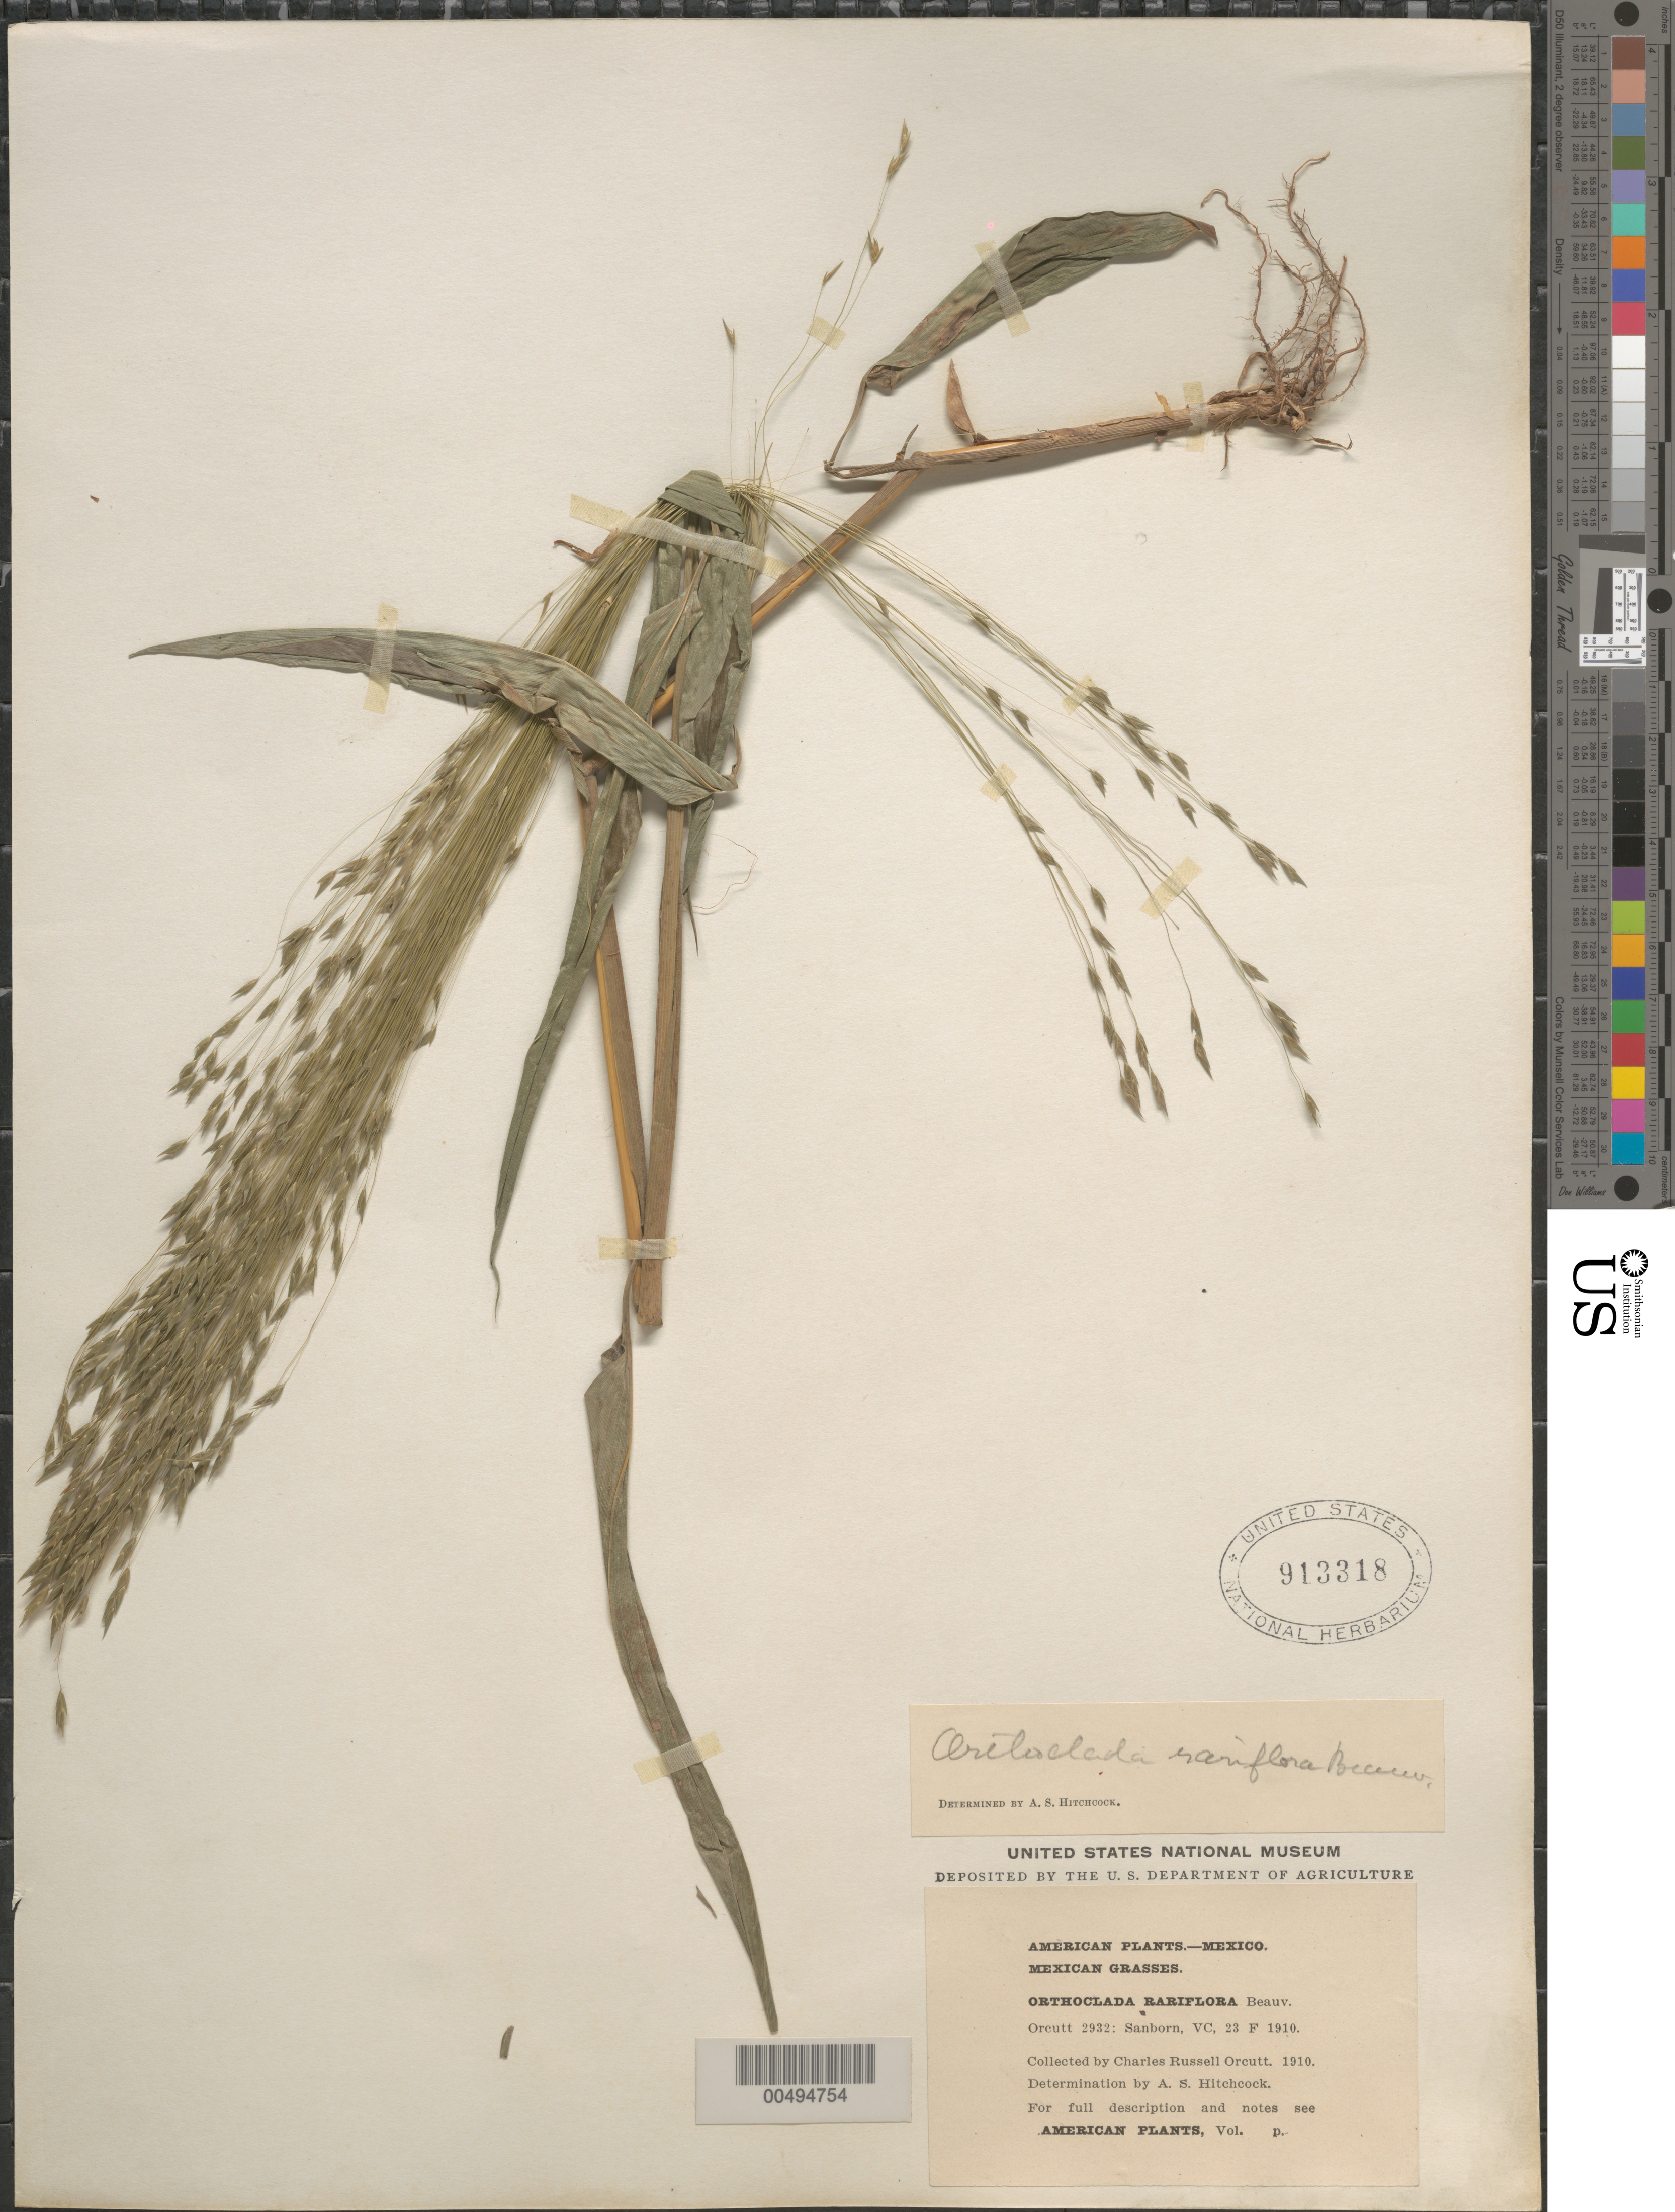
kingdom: Plantae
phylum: Tracheophyta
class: Liliopsida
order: Poales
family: Poaceae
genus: Orthoclada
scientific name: Orthoclada laxa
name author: P. Beauv.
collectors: C. R. Orcutt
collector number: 2932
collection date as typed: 23 Feb 1910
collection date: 1910-02-23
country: Mexico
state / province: Veracruz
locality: Sanborn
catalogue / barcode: US 913318